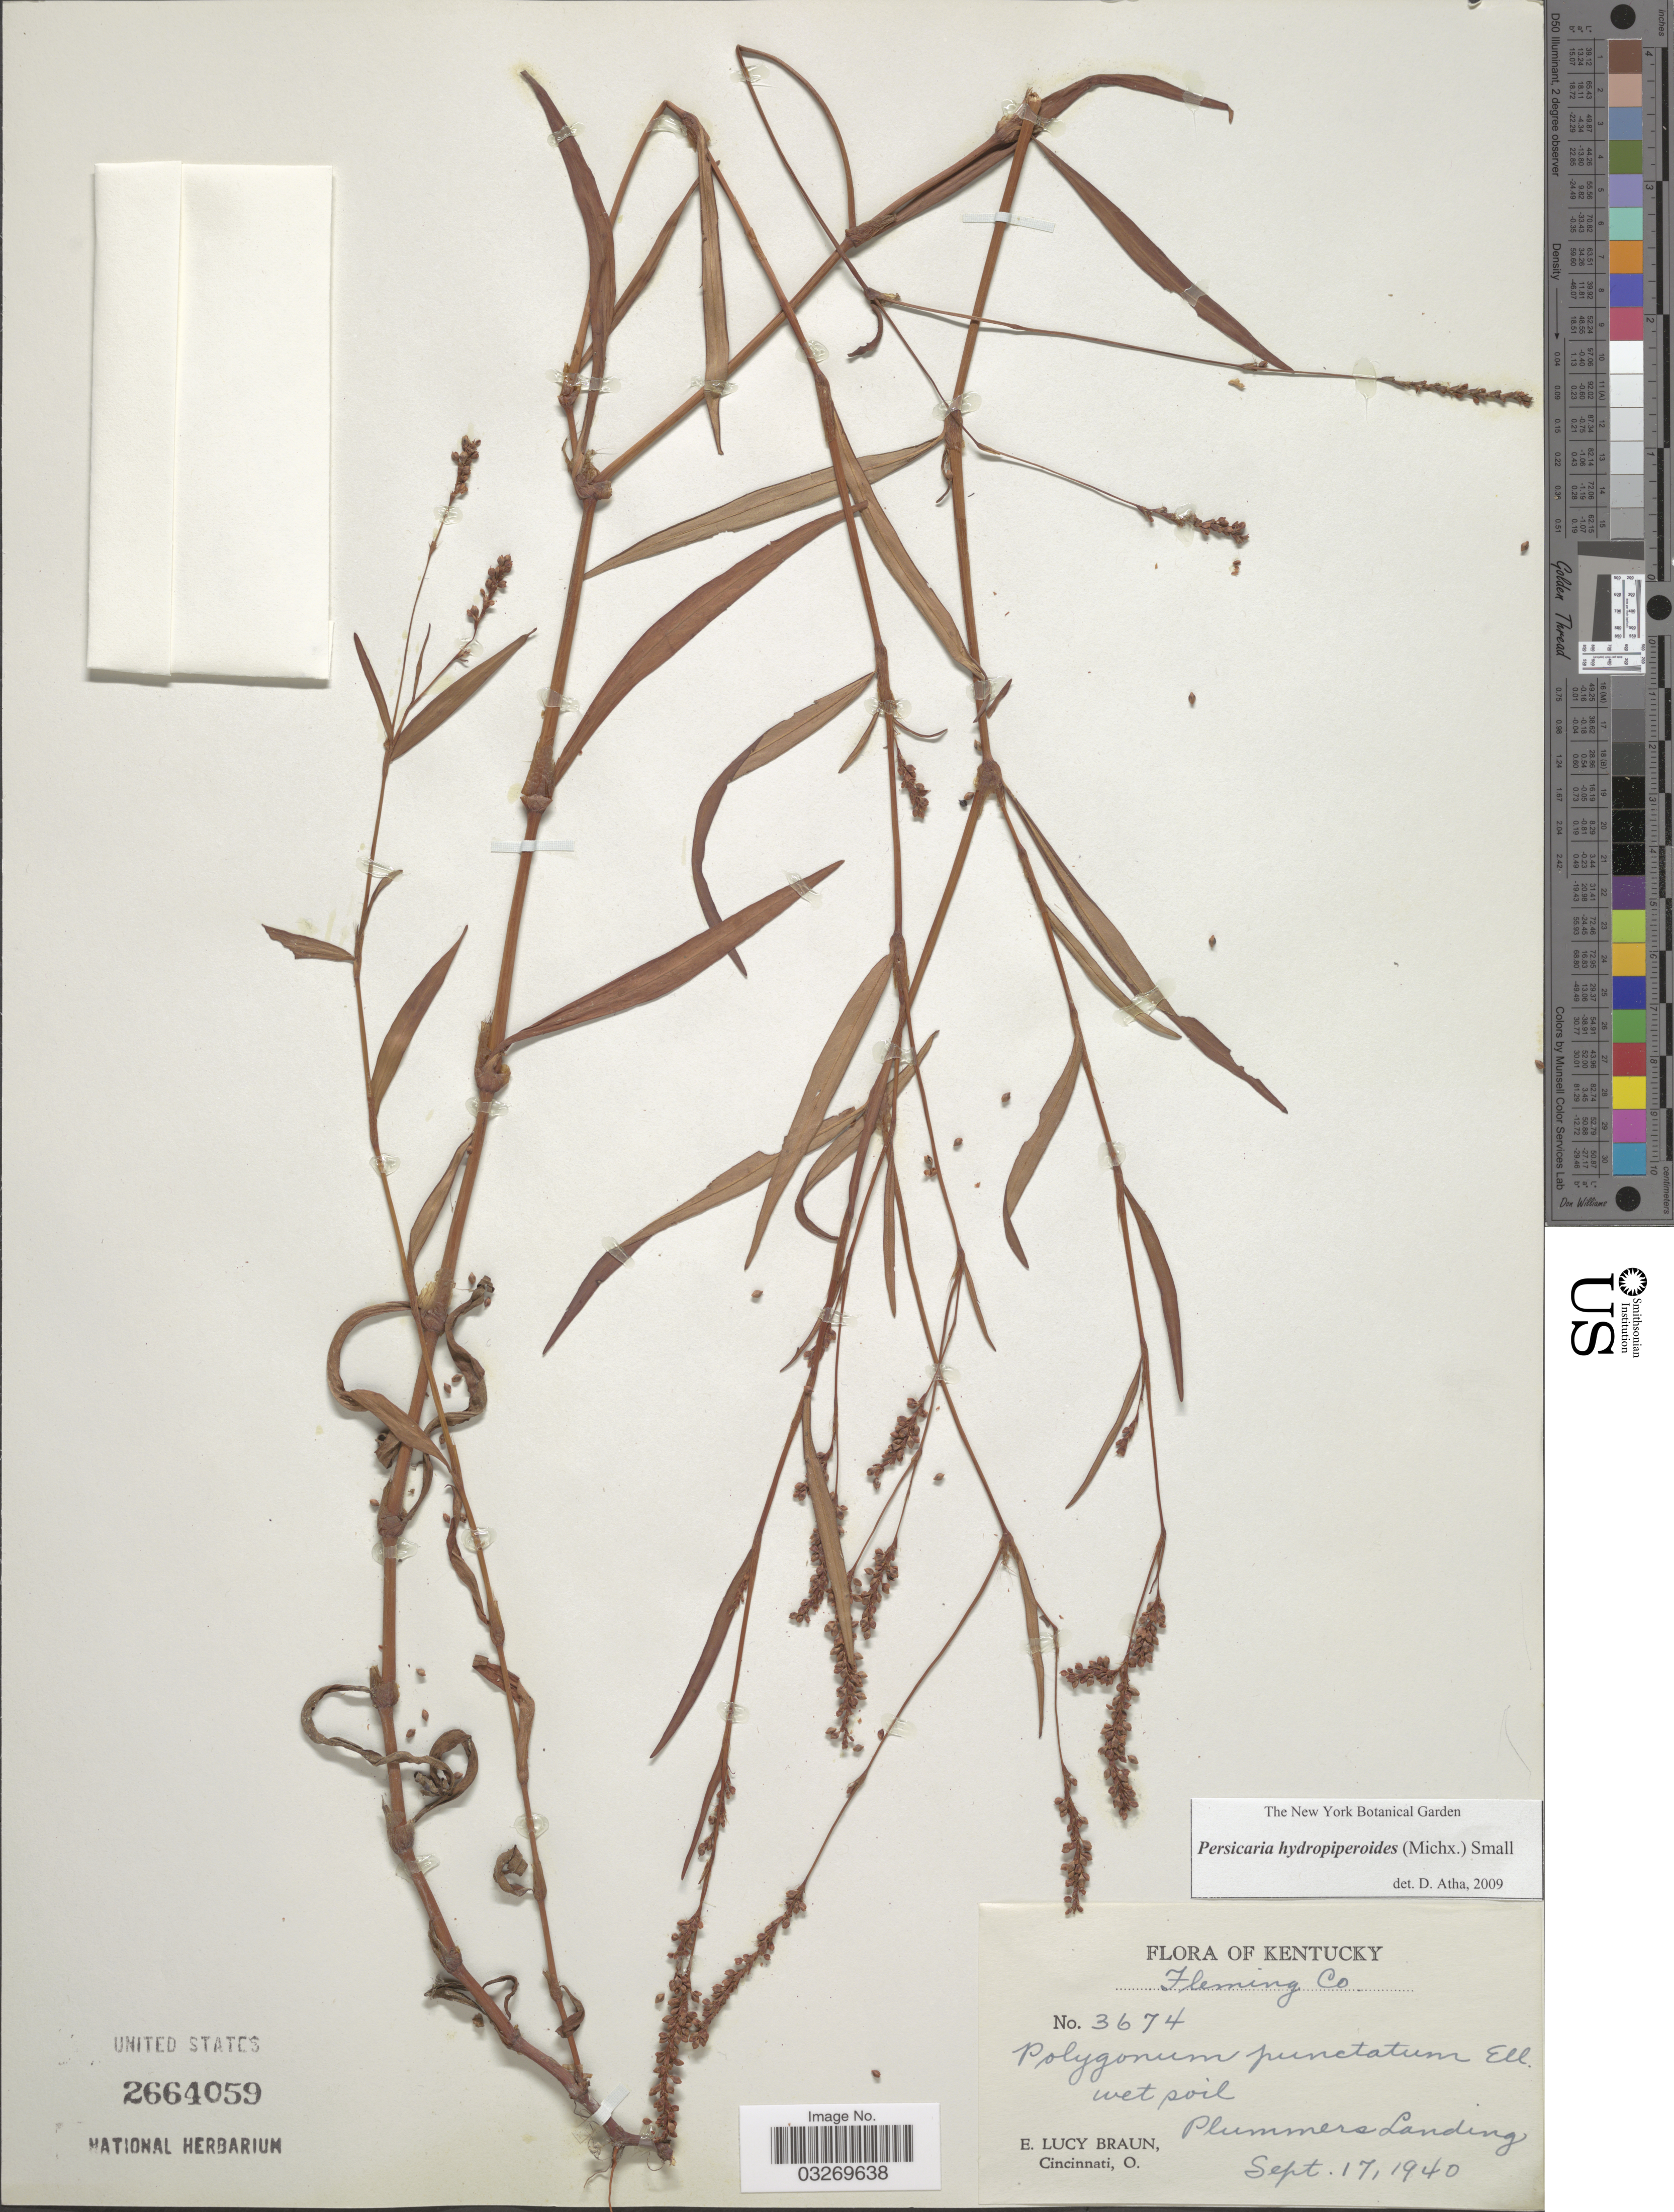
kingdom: Plantae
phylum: Tracheophyta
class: Magnoliopsida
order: Caryophyllales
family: Polygonaceae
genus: Persicaria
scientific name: Persicaria hydropiperoides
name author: (Michx.) Small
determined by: Atha, D. E.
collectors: E. L. Braun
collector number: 3674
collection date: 1940-09-17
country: United States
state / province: Kentucky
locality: Fleming Co. Plummers Landing.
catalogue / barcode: US 2664059